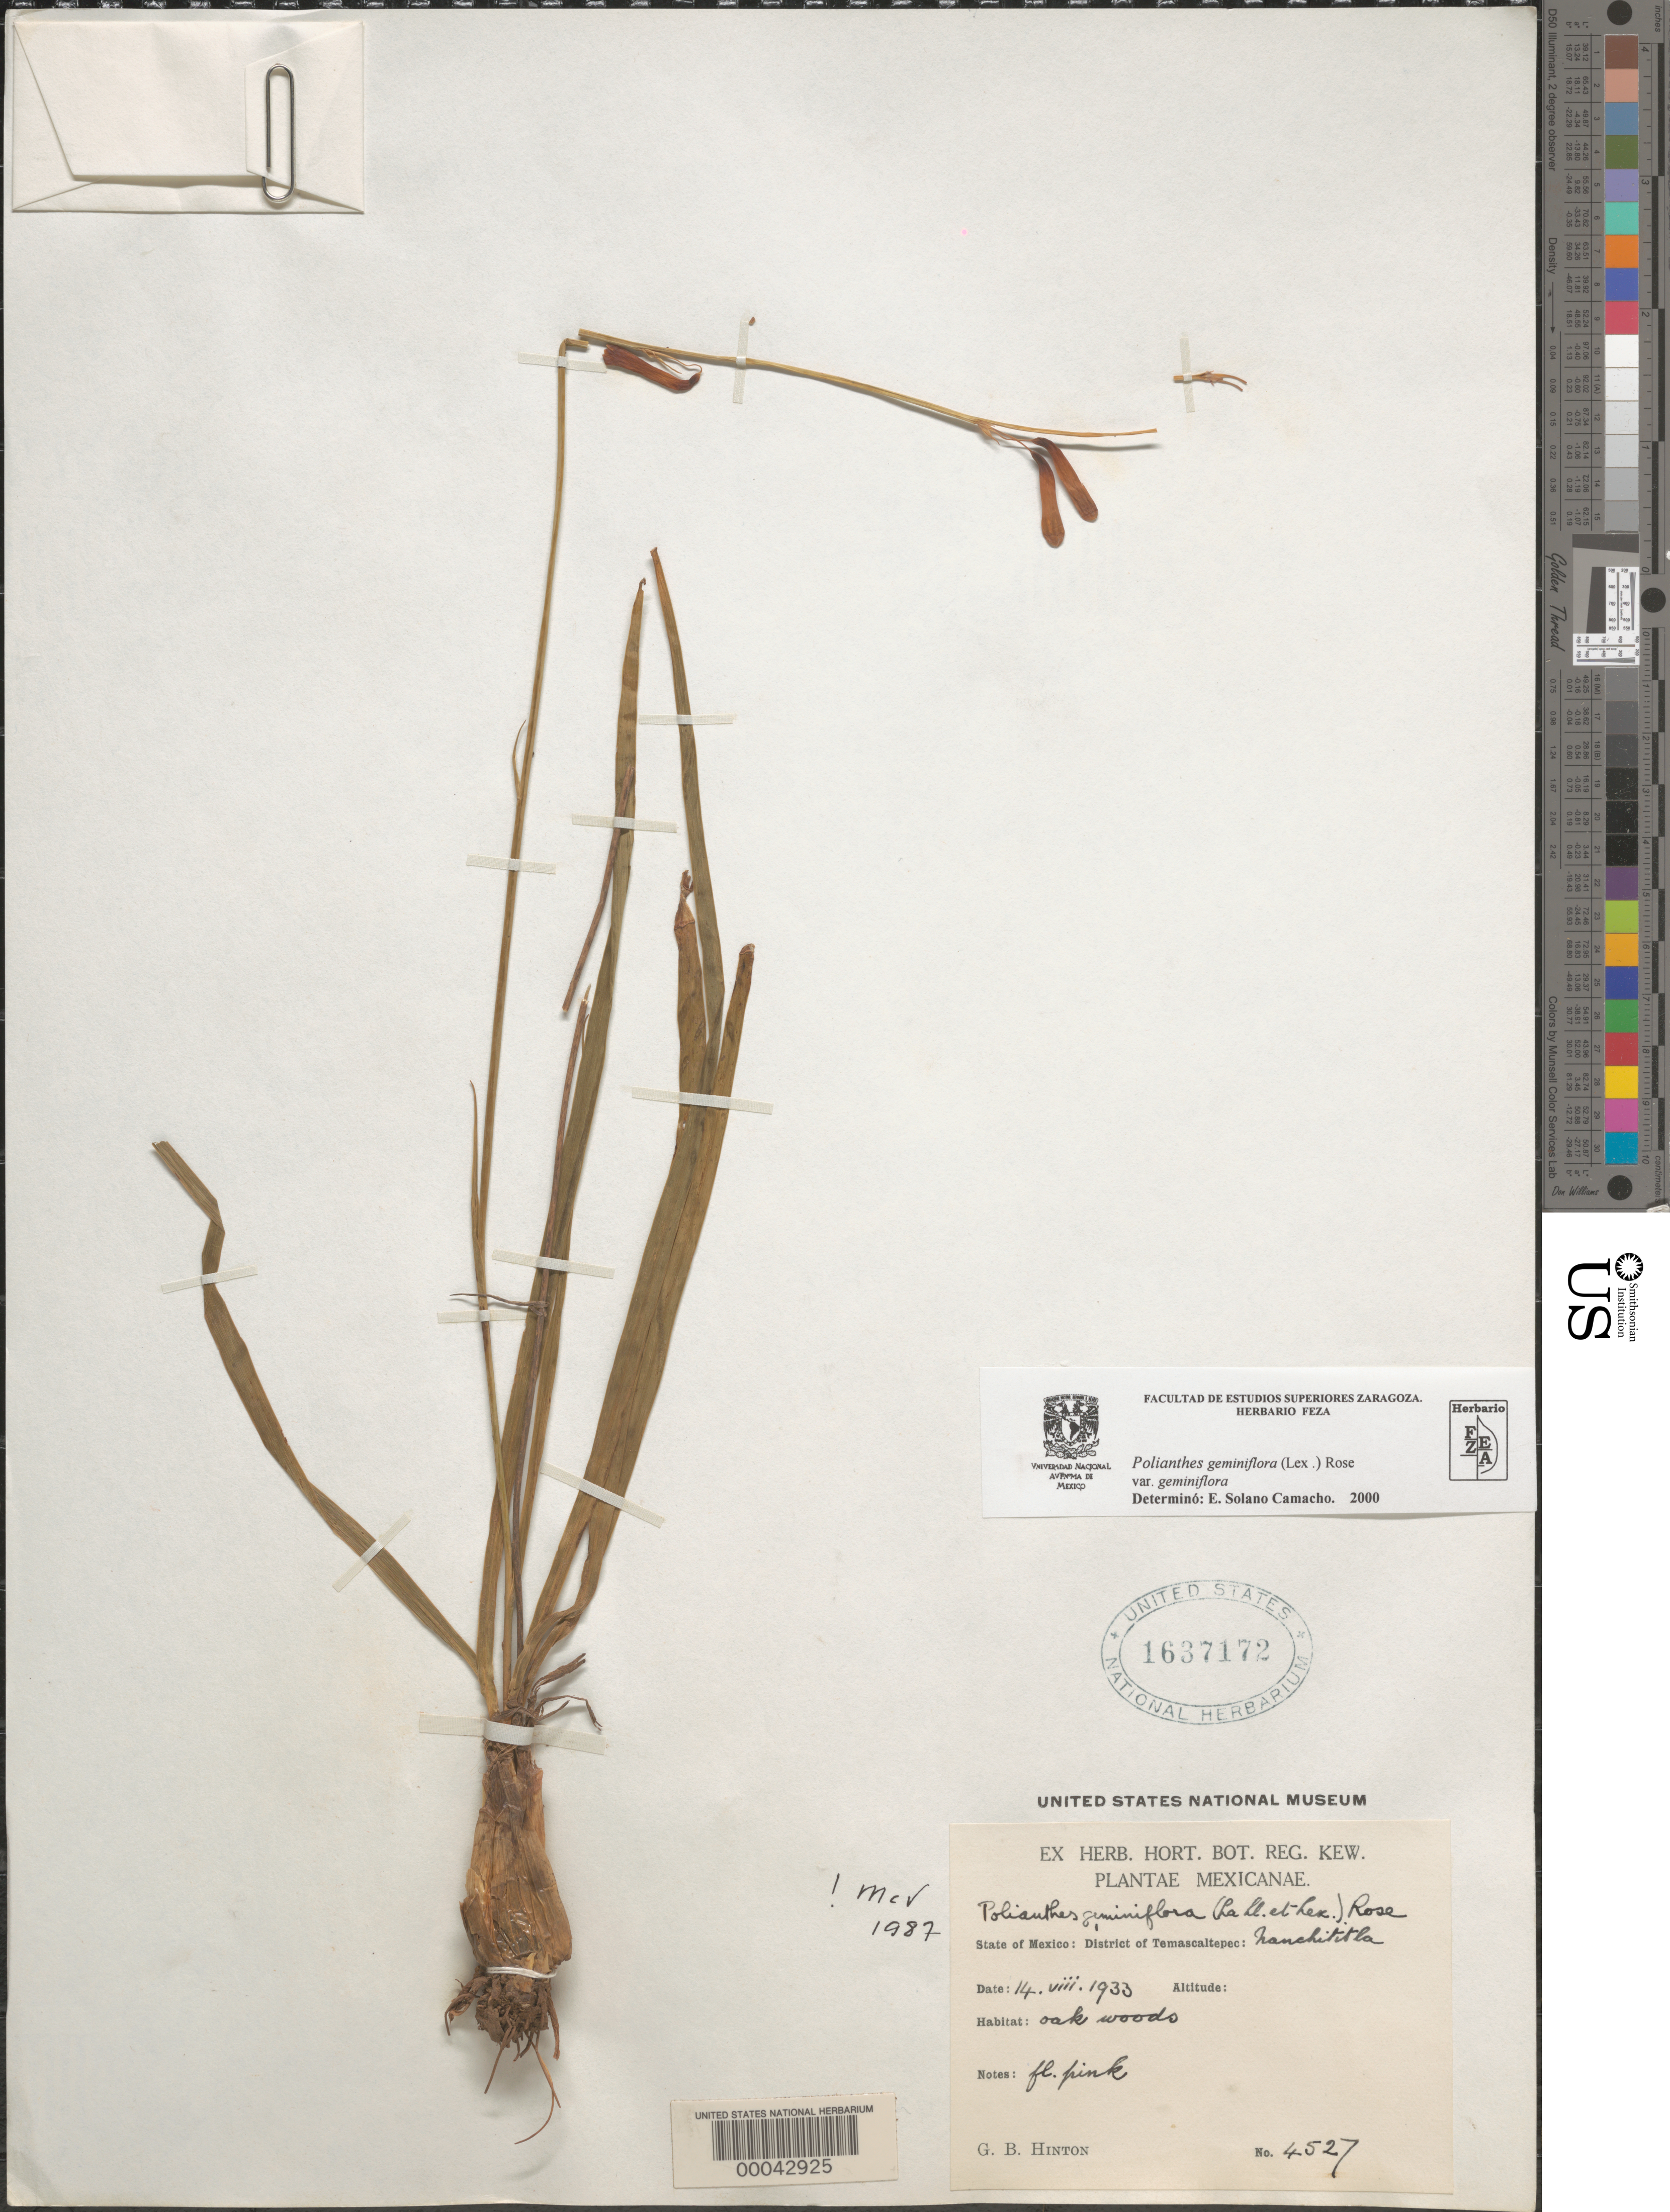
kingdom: Plantae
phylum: Tracheophyta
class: Liliopsida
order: Asparagales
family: Asparagaceae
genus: Polianthes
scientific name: Polianthes geminiflora var. geminiflora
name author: (Lex.) Rose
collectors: G. B. Hinton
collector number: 4527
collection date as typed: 14 Aug 1933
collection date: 1933-08-14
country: Mexico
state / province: México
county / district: Temascaltepec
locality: Nanchititla.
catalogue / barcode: US 1637172